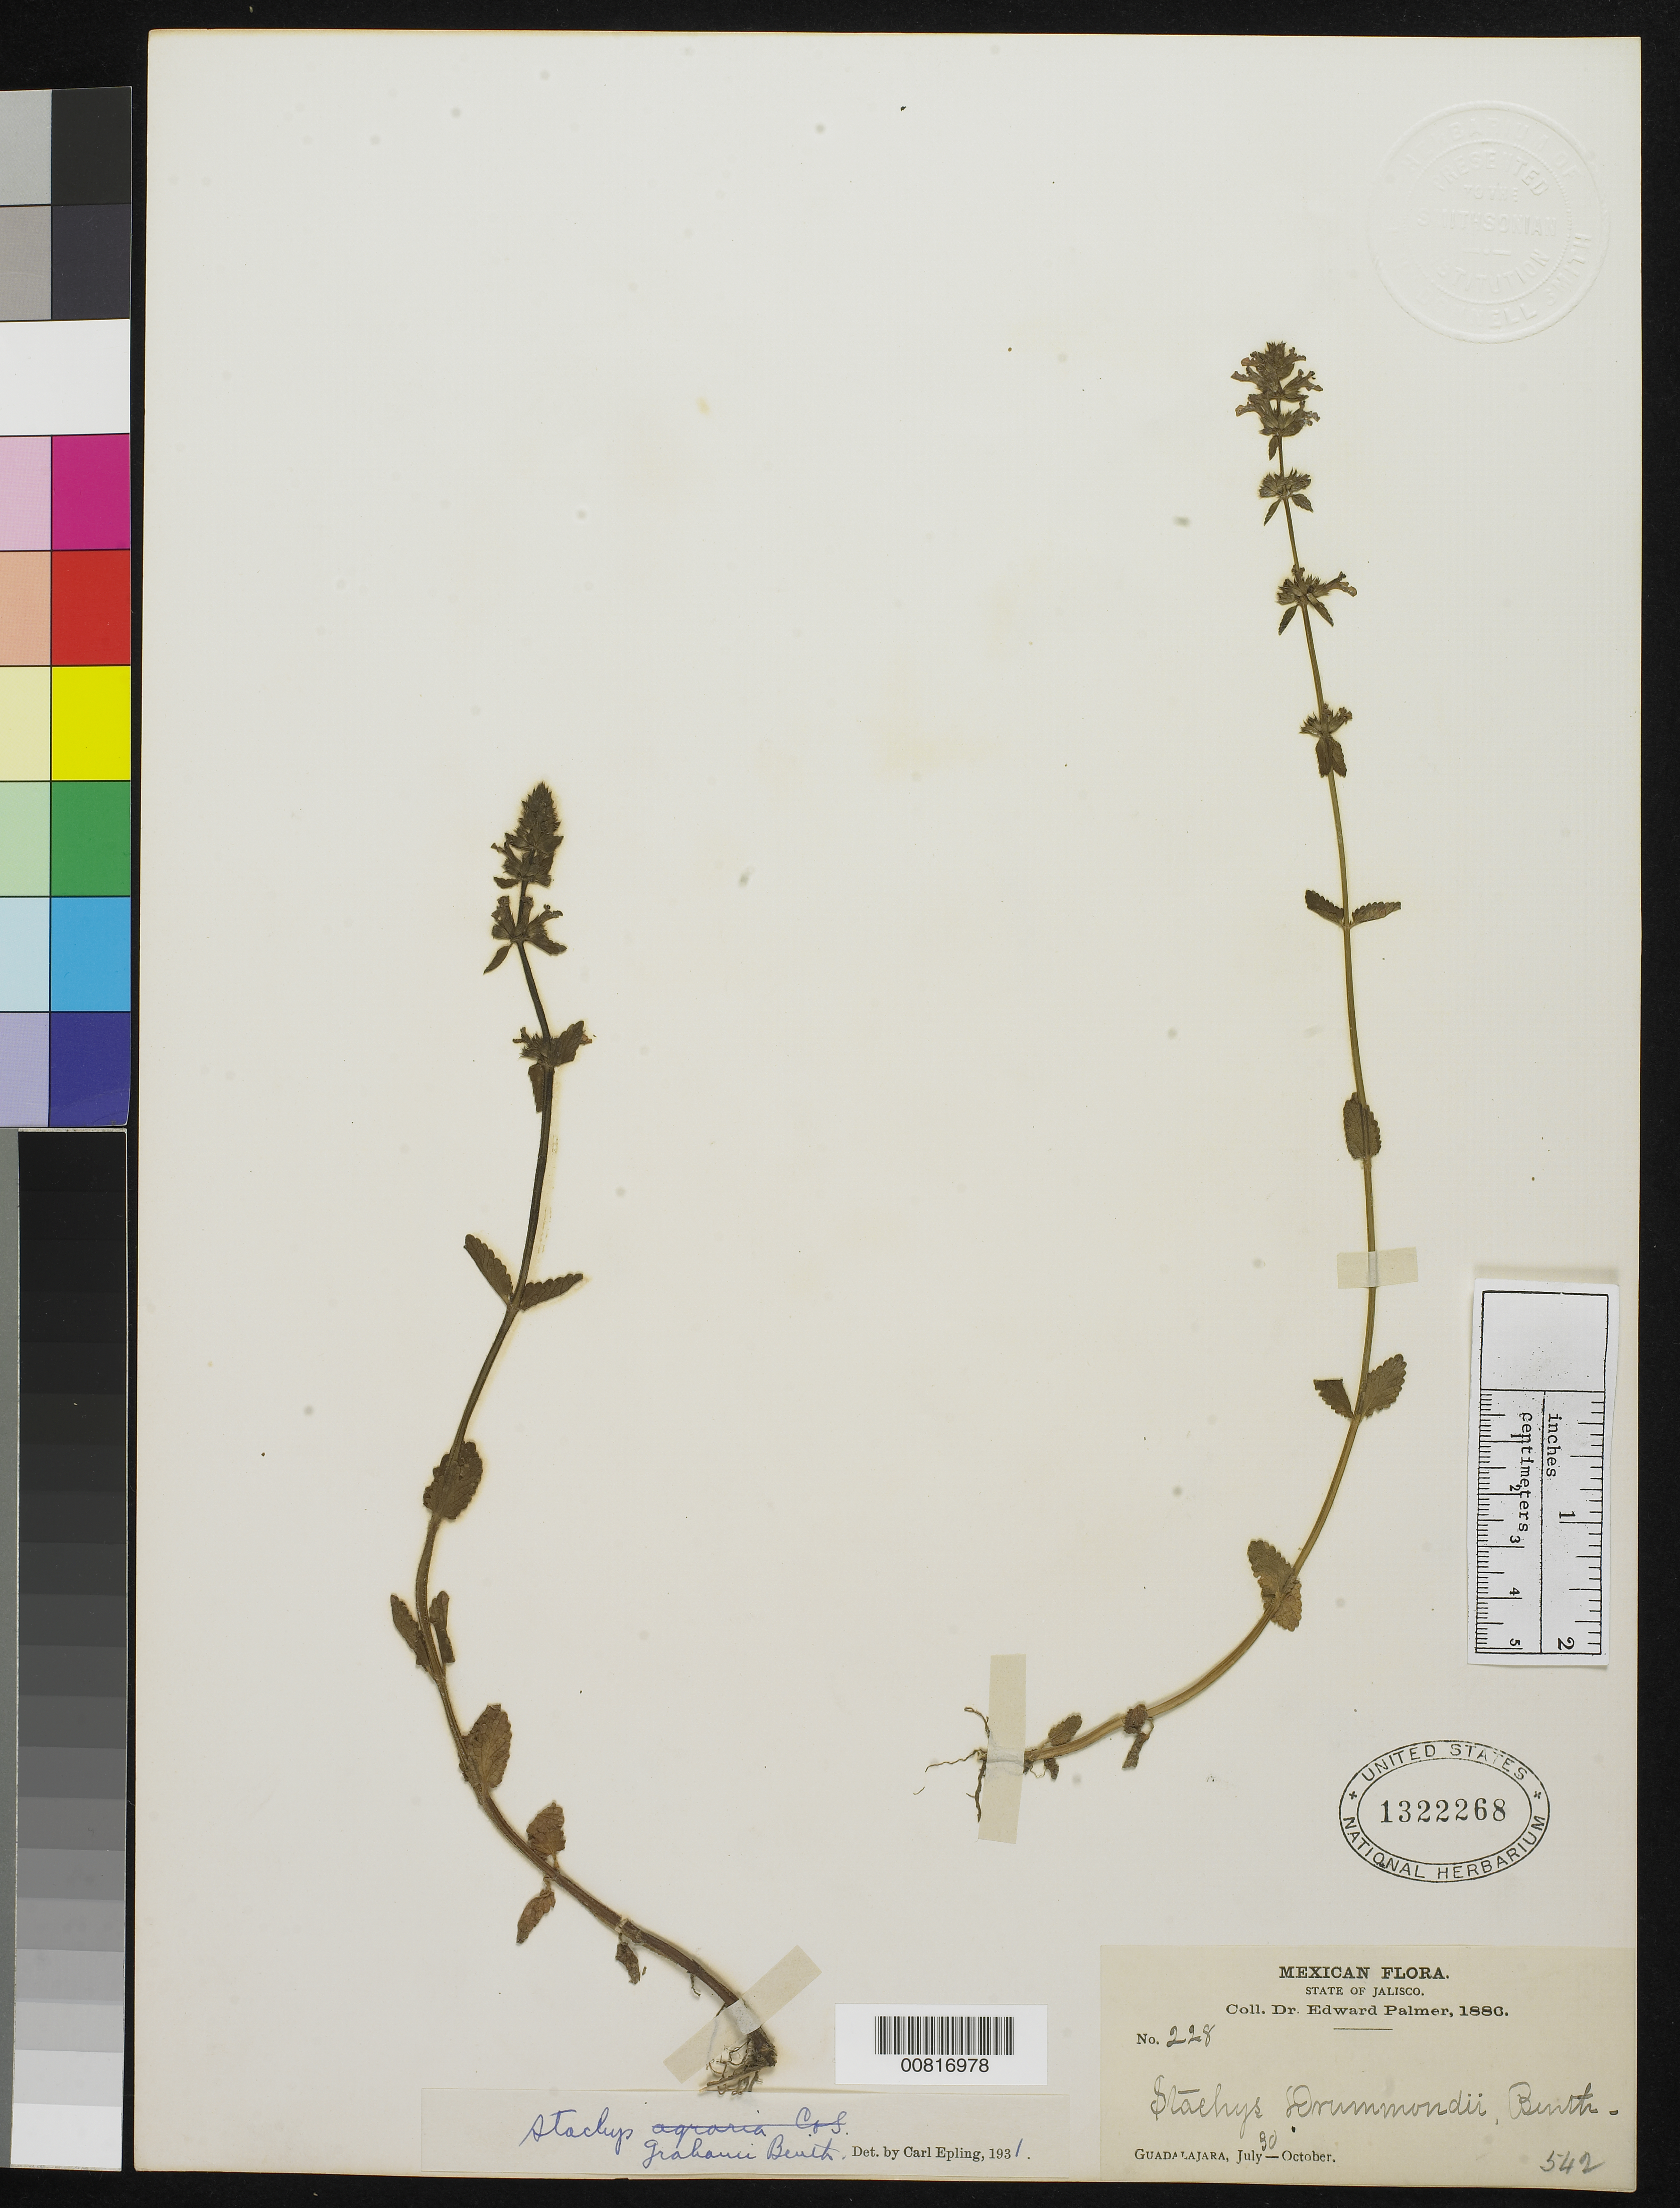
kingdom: Plantae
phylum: Tracheophyta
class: Magnoliopsida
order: Lamiales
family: Lamiaceae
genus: Stachys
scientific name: Stachys grahami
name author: Benth.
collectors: E. Palmer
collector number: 228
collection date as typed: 30 Jul 1886 to -- Oct 1886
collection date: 1886-07-30/1886-10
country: Mexico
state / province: Jalisco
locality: Guadalajara, Jalisco.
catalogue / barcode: US 1322268